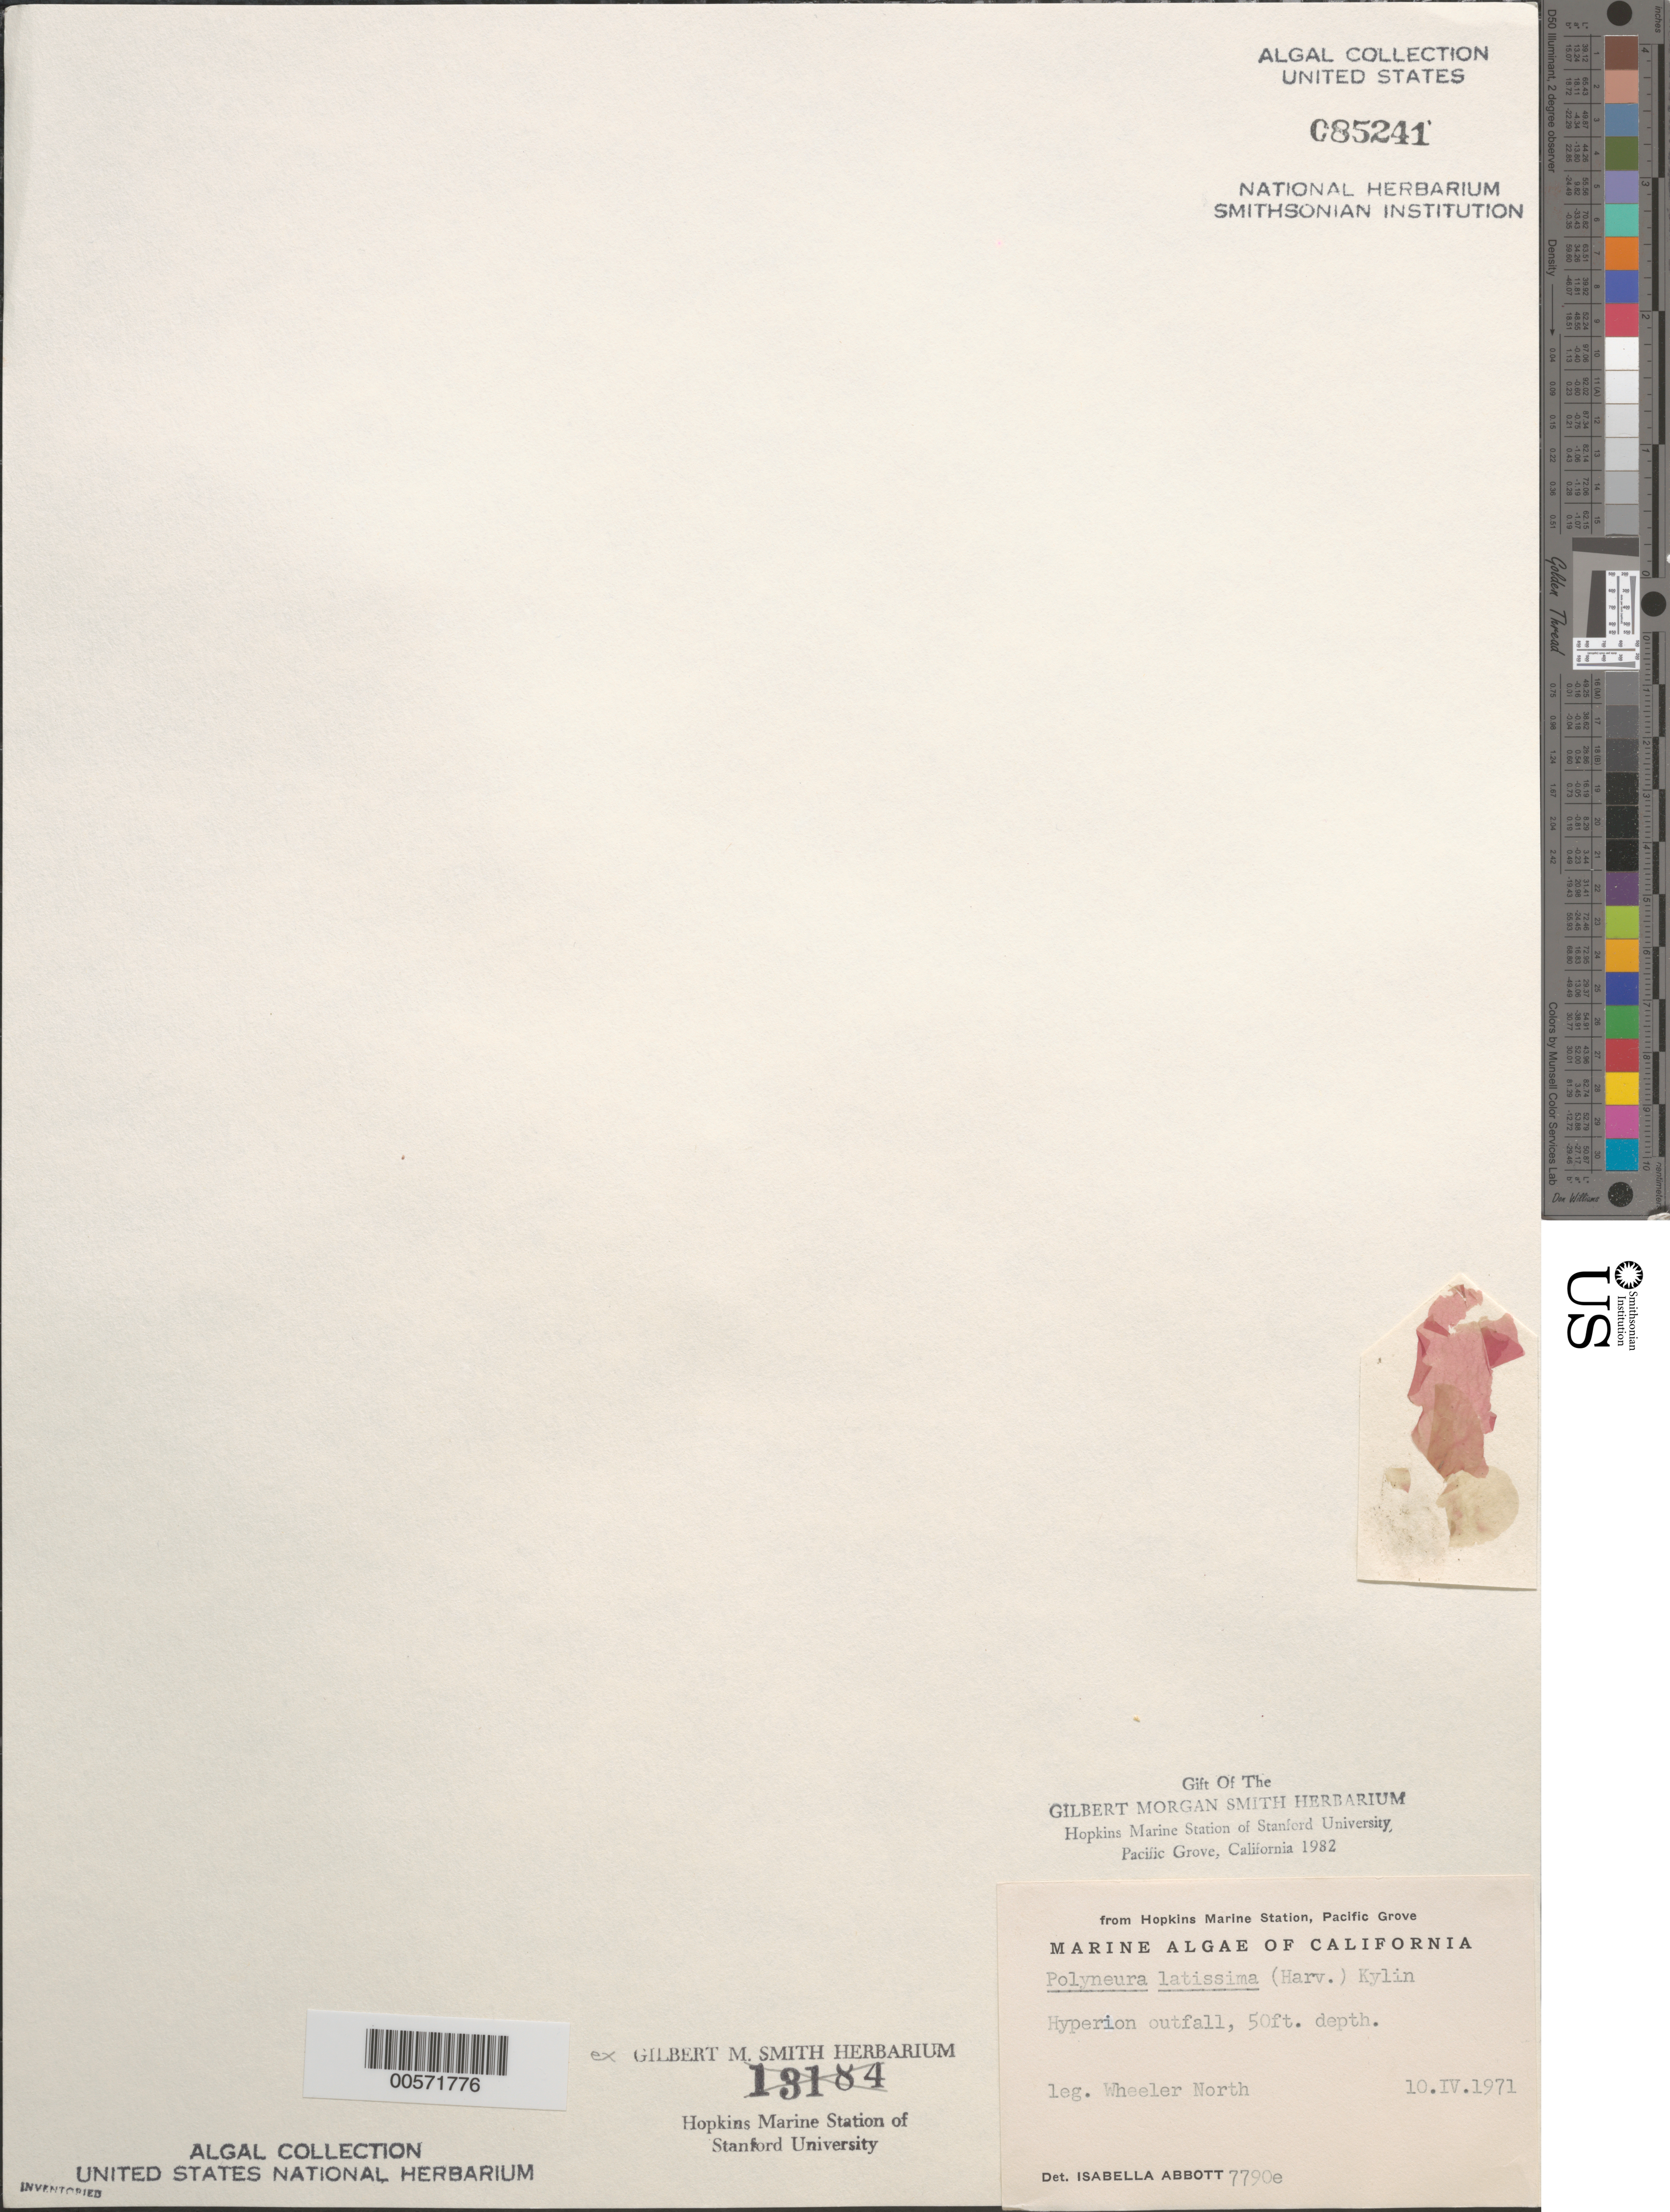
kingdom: Plantae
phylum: Rhodophyta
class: Florideophyceae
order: Ceramiales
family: Delesseriaceae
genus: Polyneura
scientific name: Polyneura latissima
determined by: Abbott, Isabella A.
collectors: W. North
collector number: IAA 7790e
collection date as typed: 10 Apr 1971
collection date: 1971-04-10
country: United States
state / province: California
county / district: Los Angeles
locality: Hyperion Outfall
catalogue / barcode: US 85241